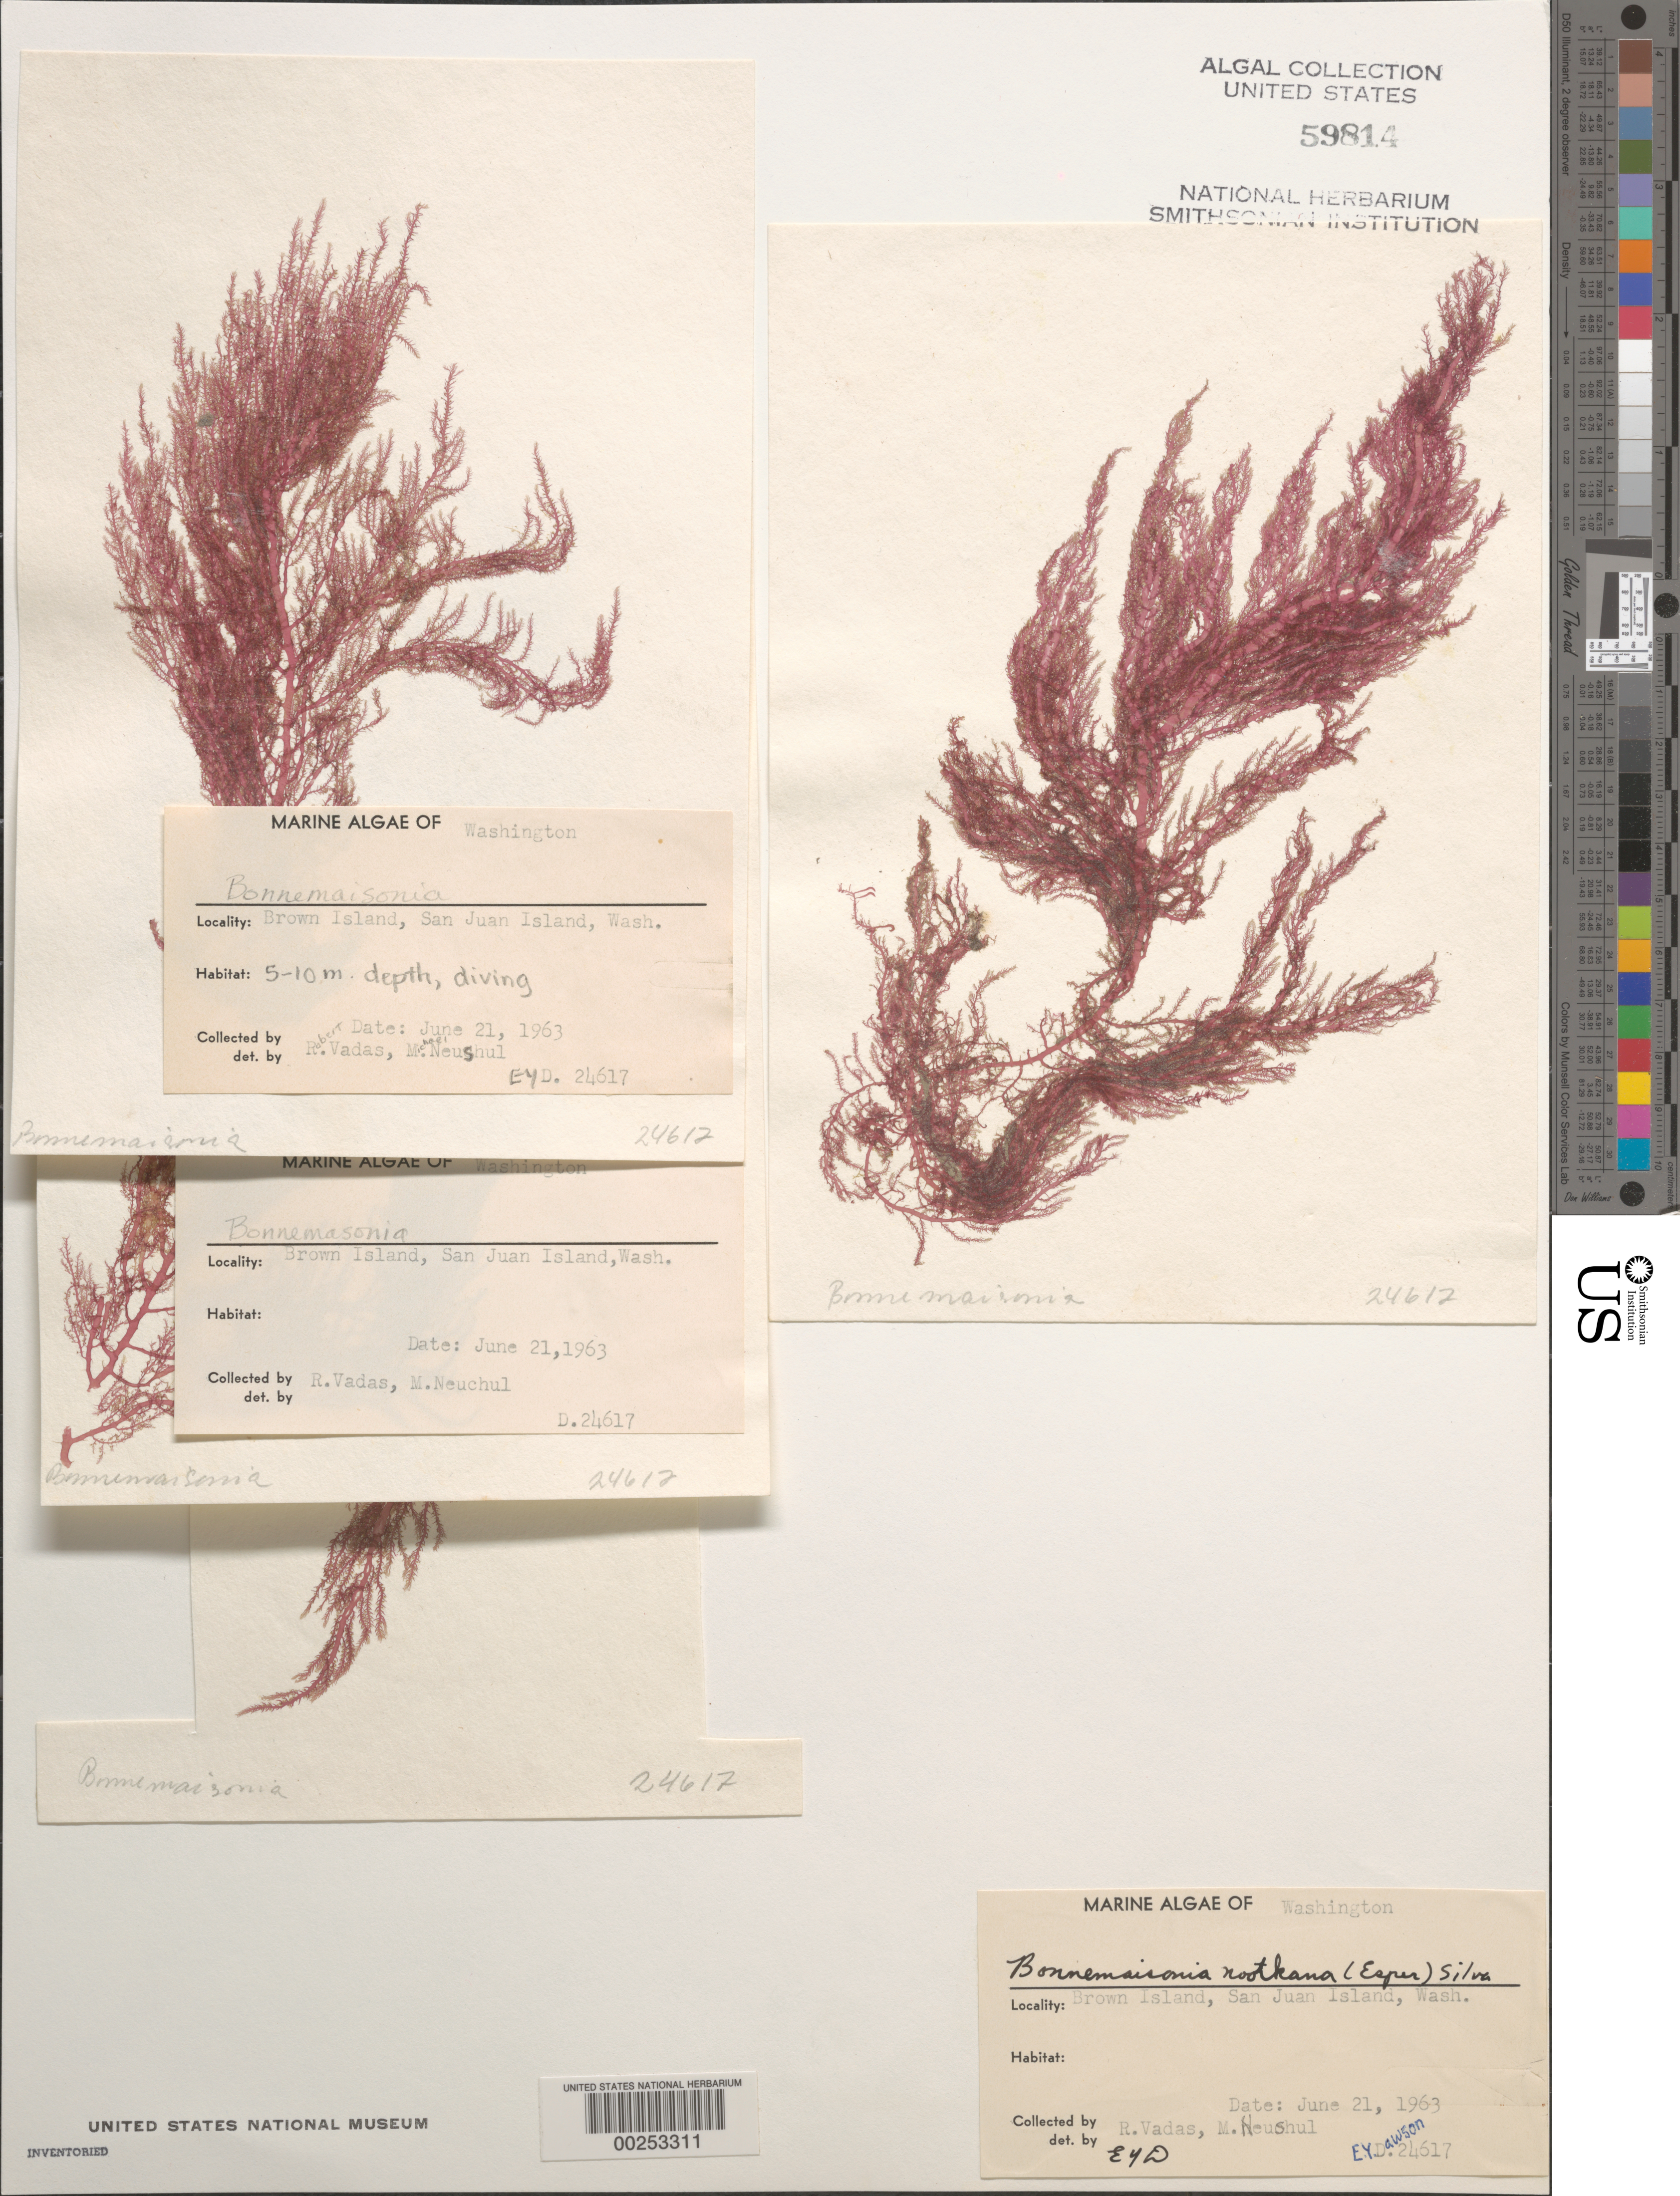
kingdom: Plantae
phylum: Rhodophyta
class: Florideophyceae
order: Bonnemaisoniales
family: Bonnemaisoniaceae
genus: Bonnemaisonia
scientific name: Bonnemaisonia nootkana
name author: (Esper) P.C. Silva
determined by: Dawson, E. Y.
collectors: R. Vadas & M. Neushul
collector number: EYD 24617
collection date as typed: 21 Jun 1963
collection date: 1963-06-21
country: United States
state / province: Washington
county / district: San Juan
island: San Juan Island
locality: Brown Island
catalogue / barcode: US 59814